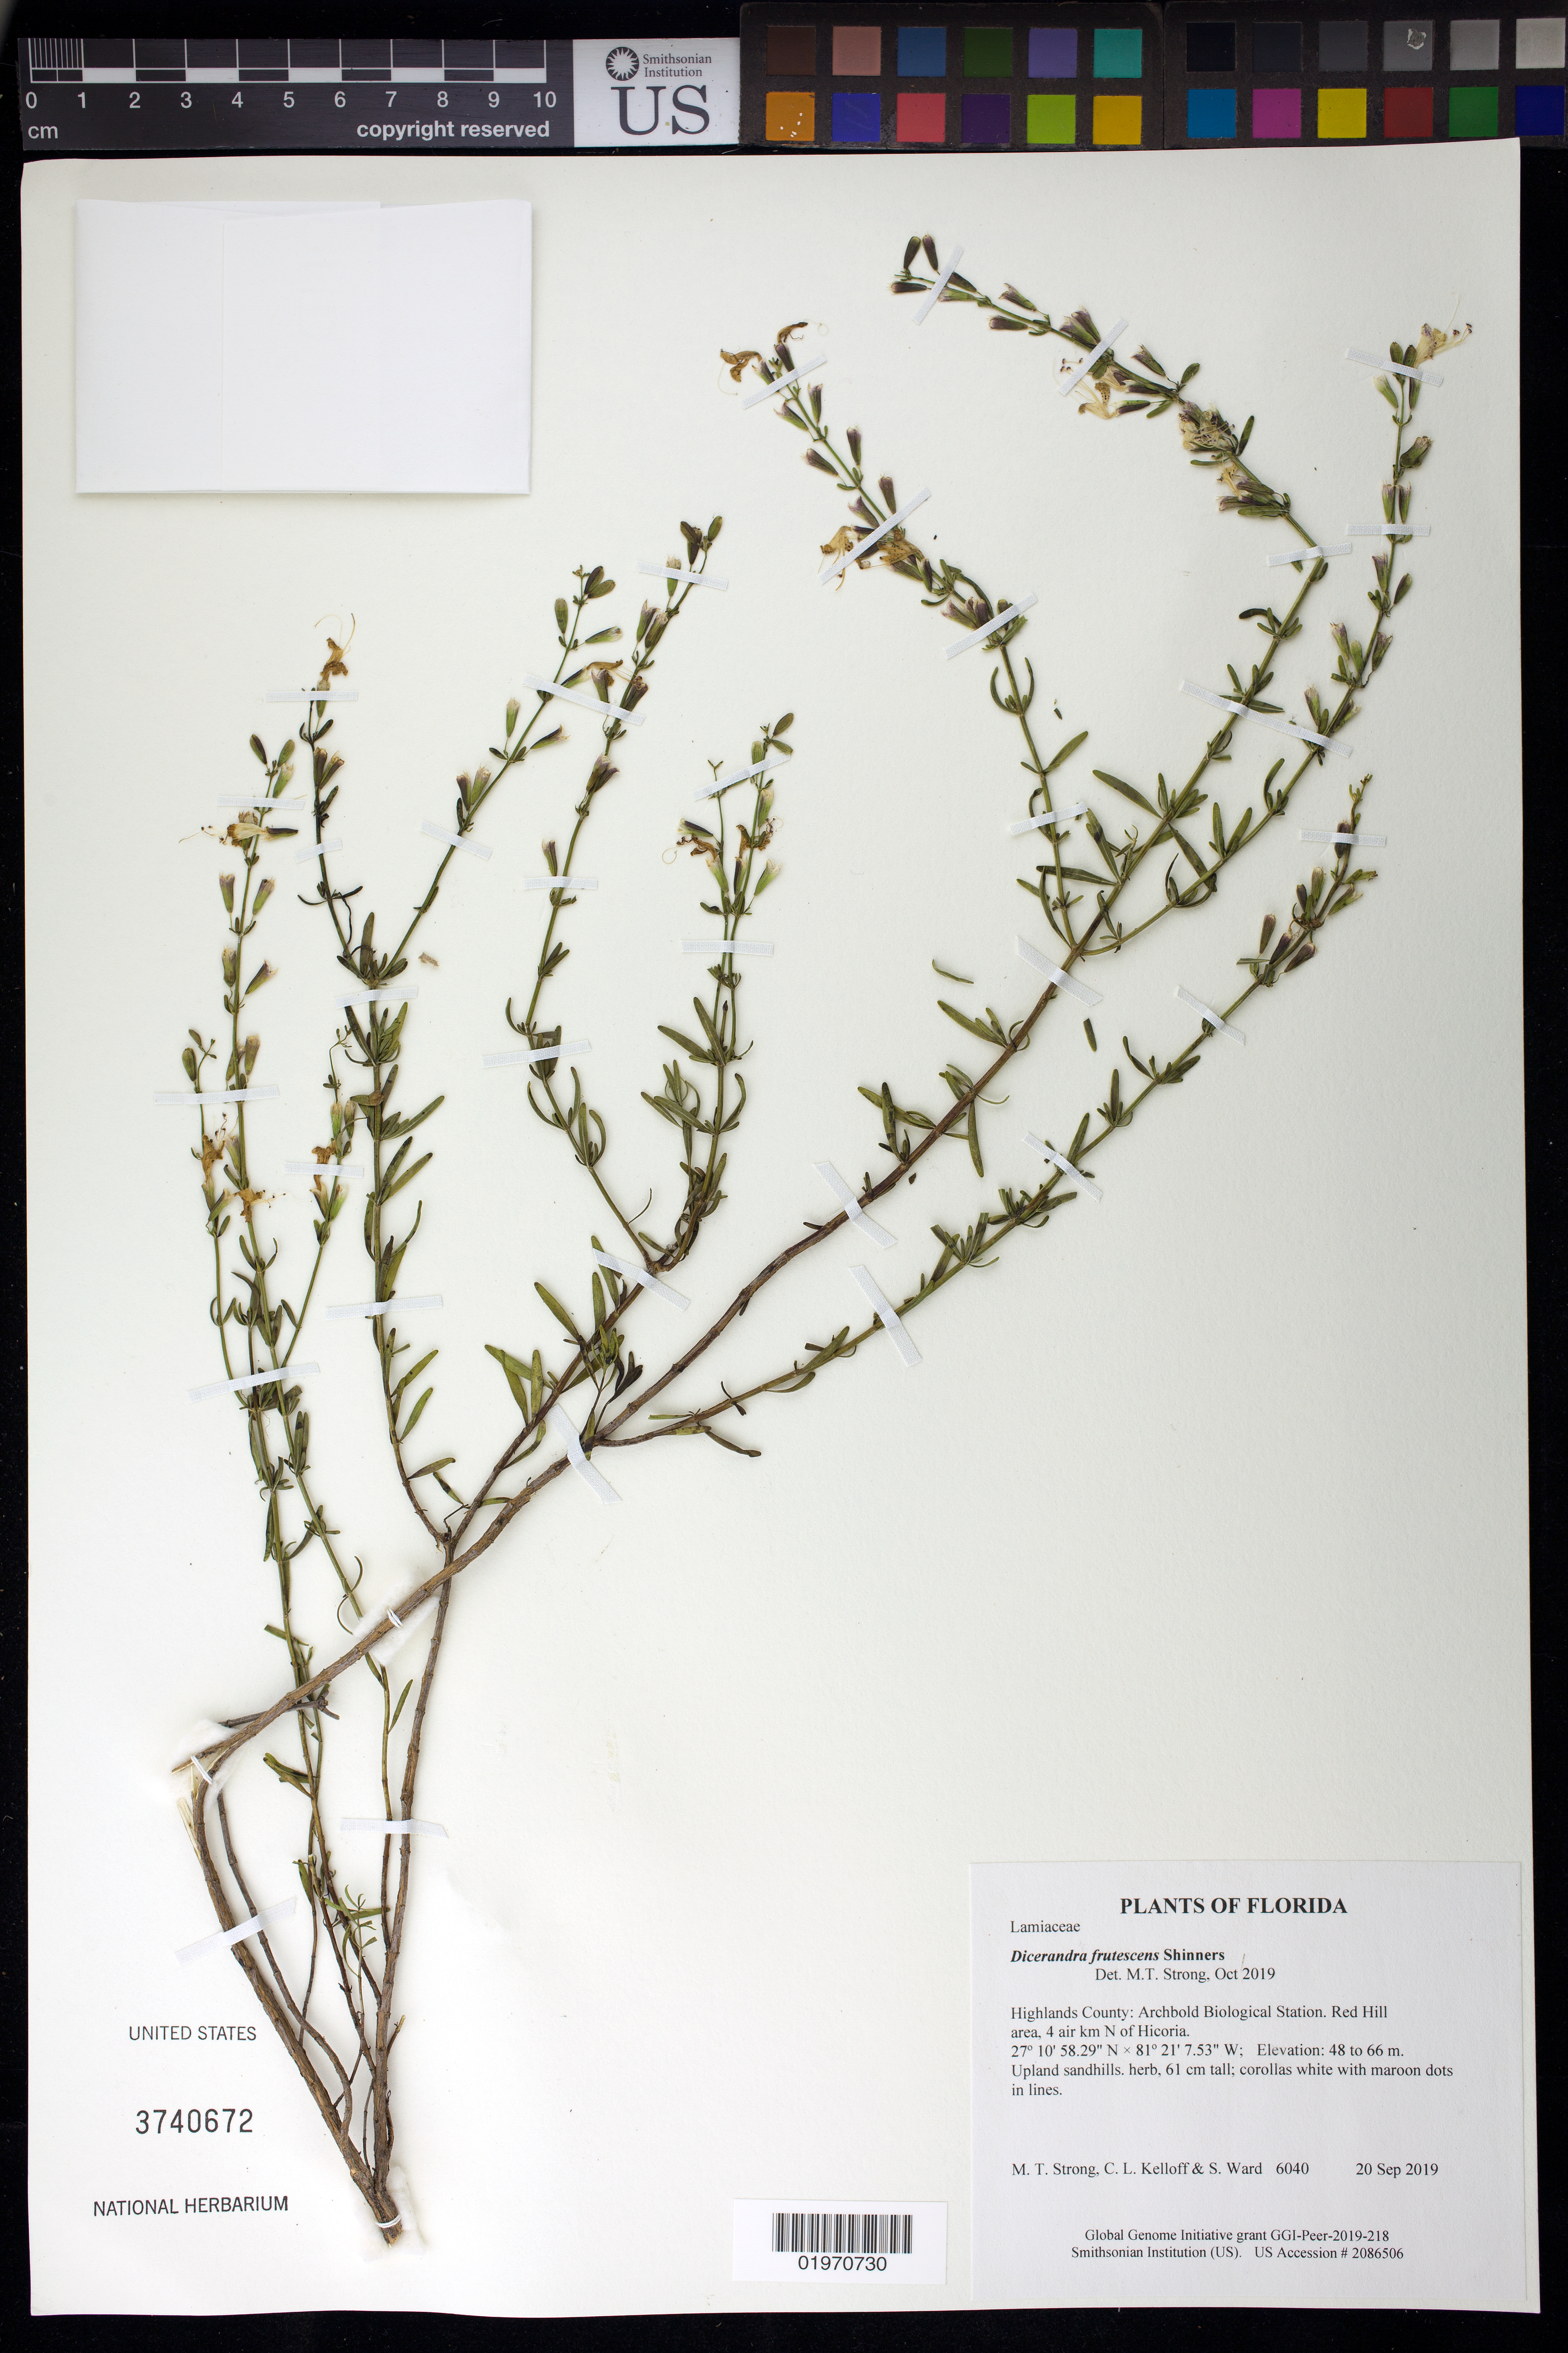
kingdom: Plantae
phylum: Tracheophyta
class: Magnoliopsida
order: Lamiales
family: Lamiaceae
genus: Dicerandra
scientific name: Dicerandra frutescens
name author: Shinners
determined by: Strong, Mark T., (BOT), Smithsonian Institution - National Museum of Natural History (UNITED STATES)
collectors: M. T. Strong, C. L. Kelloff & S. Ward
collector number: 6040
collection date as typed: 20 Sep 2019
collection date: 2019-09-20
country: United States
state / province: Florida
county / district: Highlands County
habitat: Upland sandhills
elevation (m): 48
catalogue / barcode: US 3740672